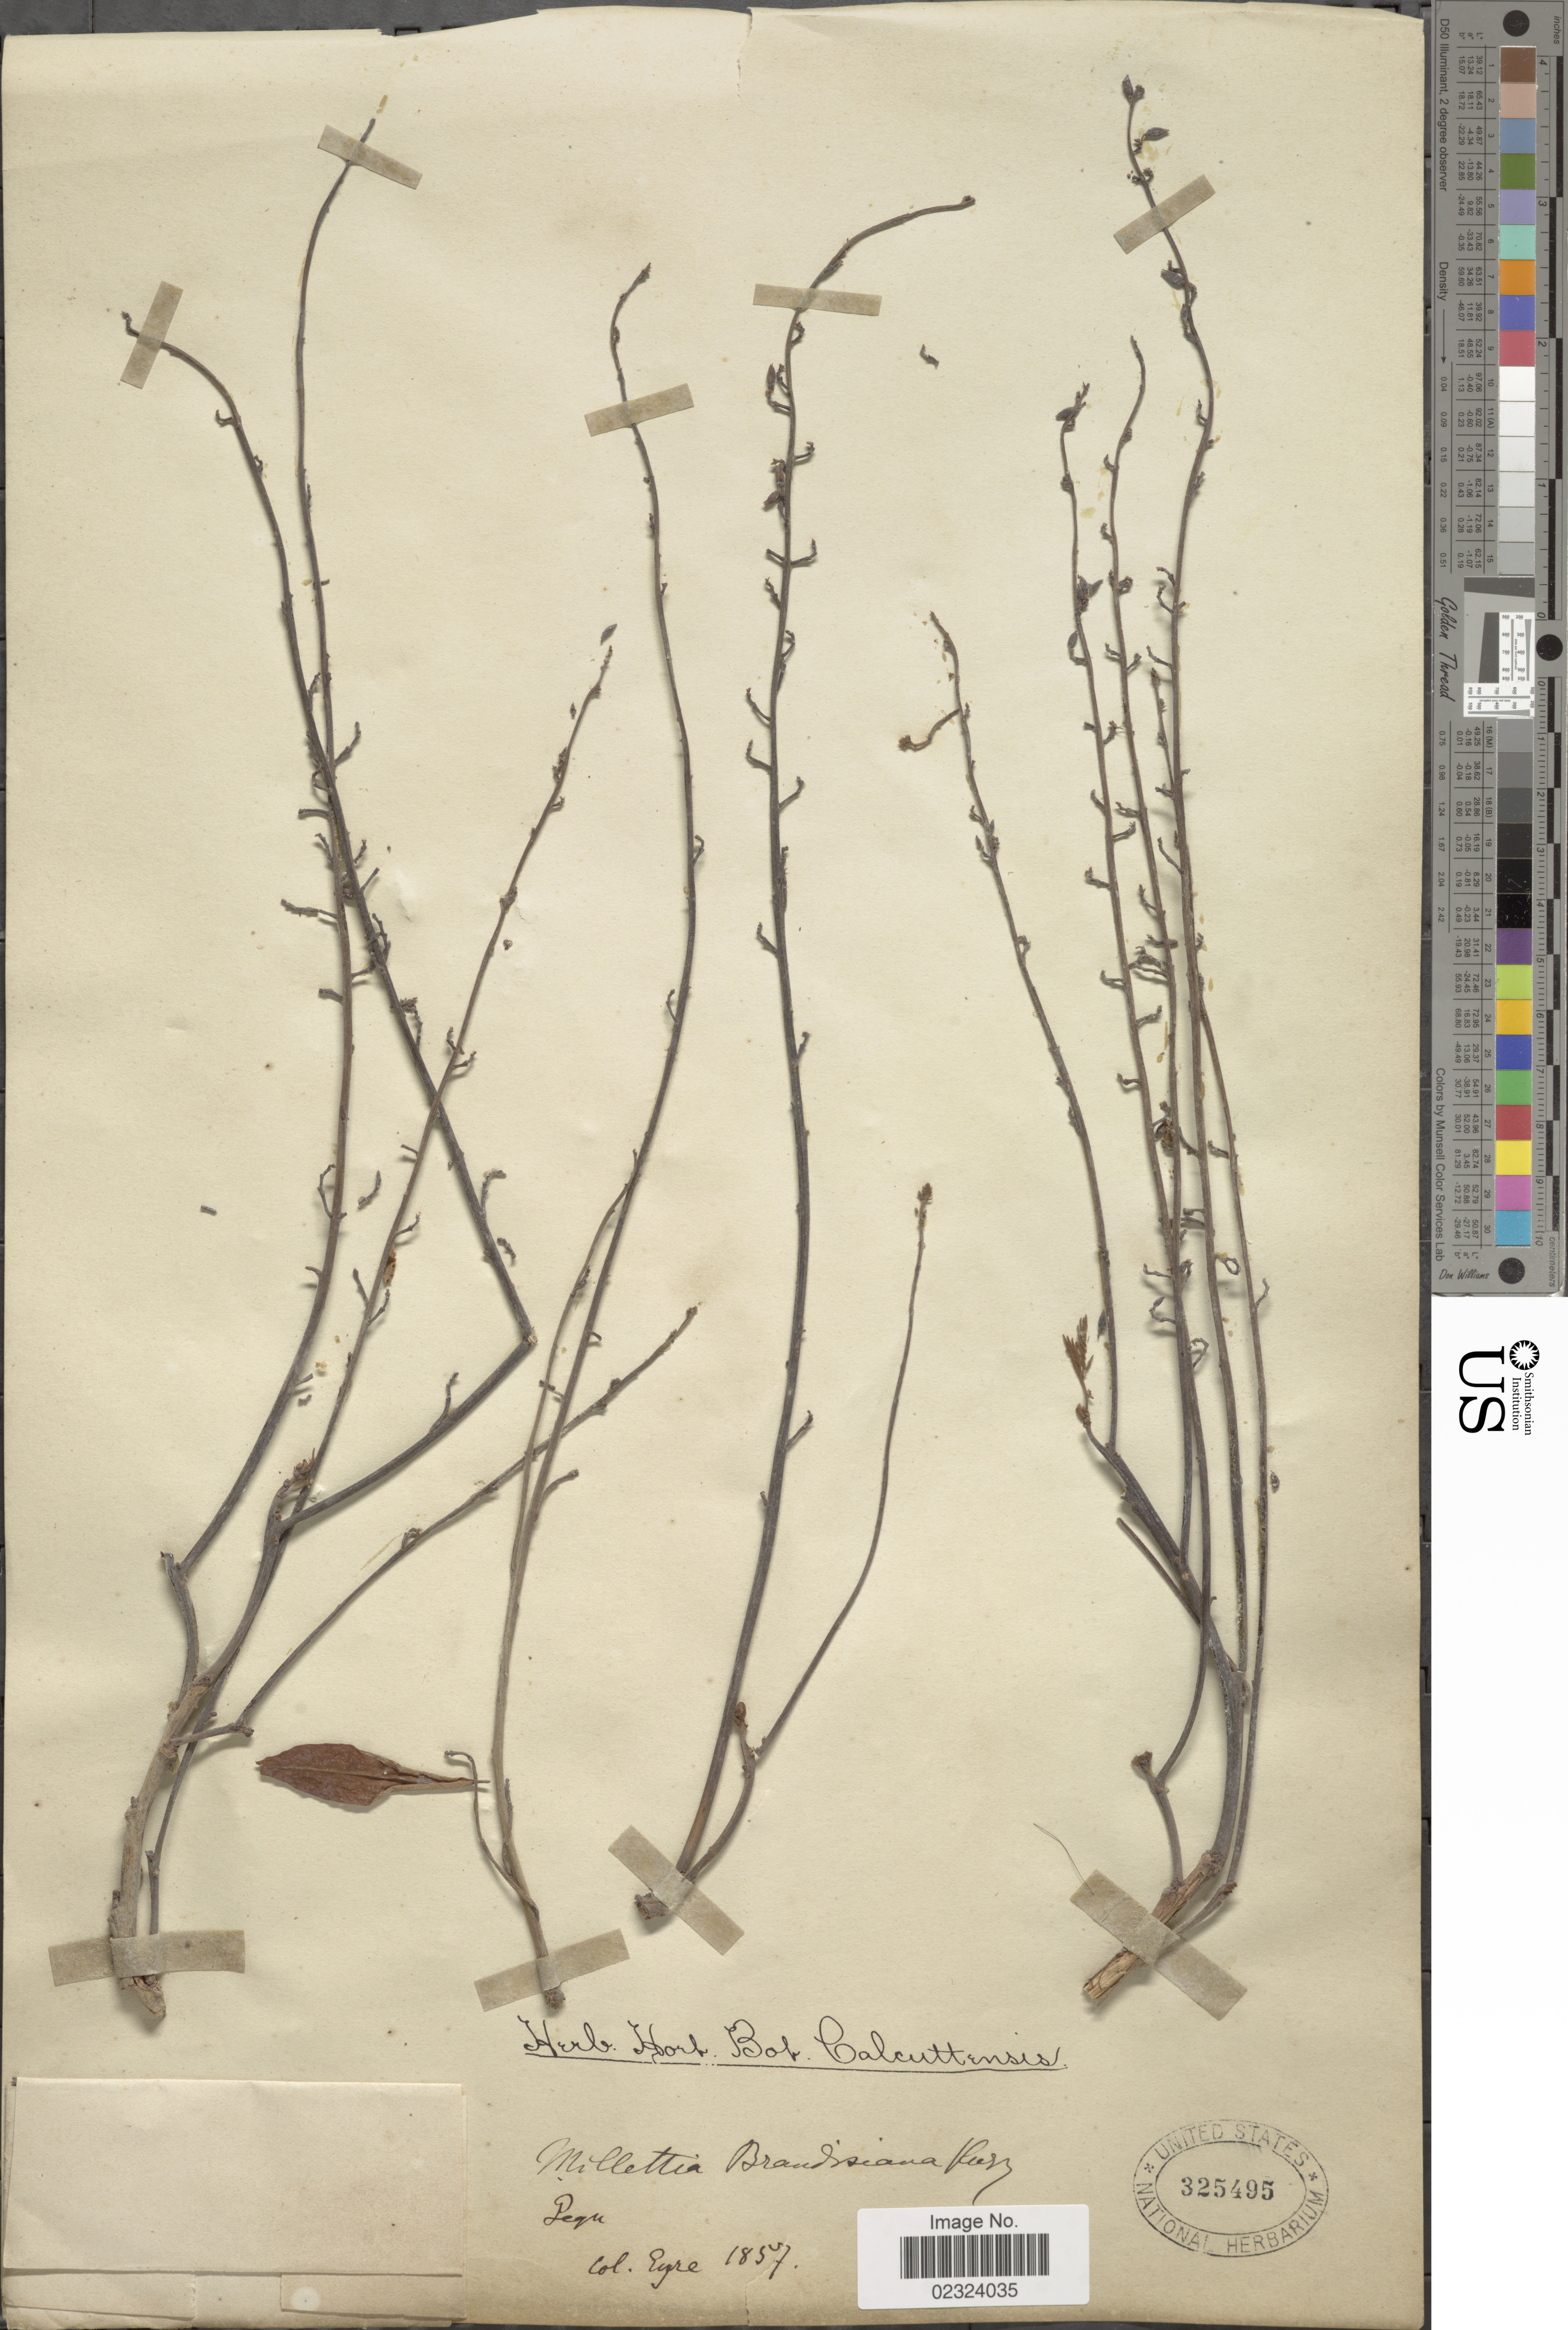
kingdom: Plantae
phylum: Tracheophyta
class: Magnoliopsida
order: Fabales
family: Fabaceae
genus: Millettia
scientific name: Millettia brandisiana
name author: Kurz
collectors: Eyre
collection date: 1857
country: Myanmar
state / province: Bago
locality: Pegu [interpreted]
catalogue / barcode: US 325495